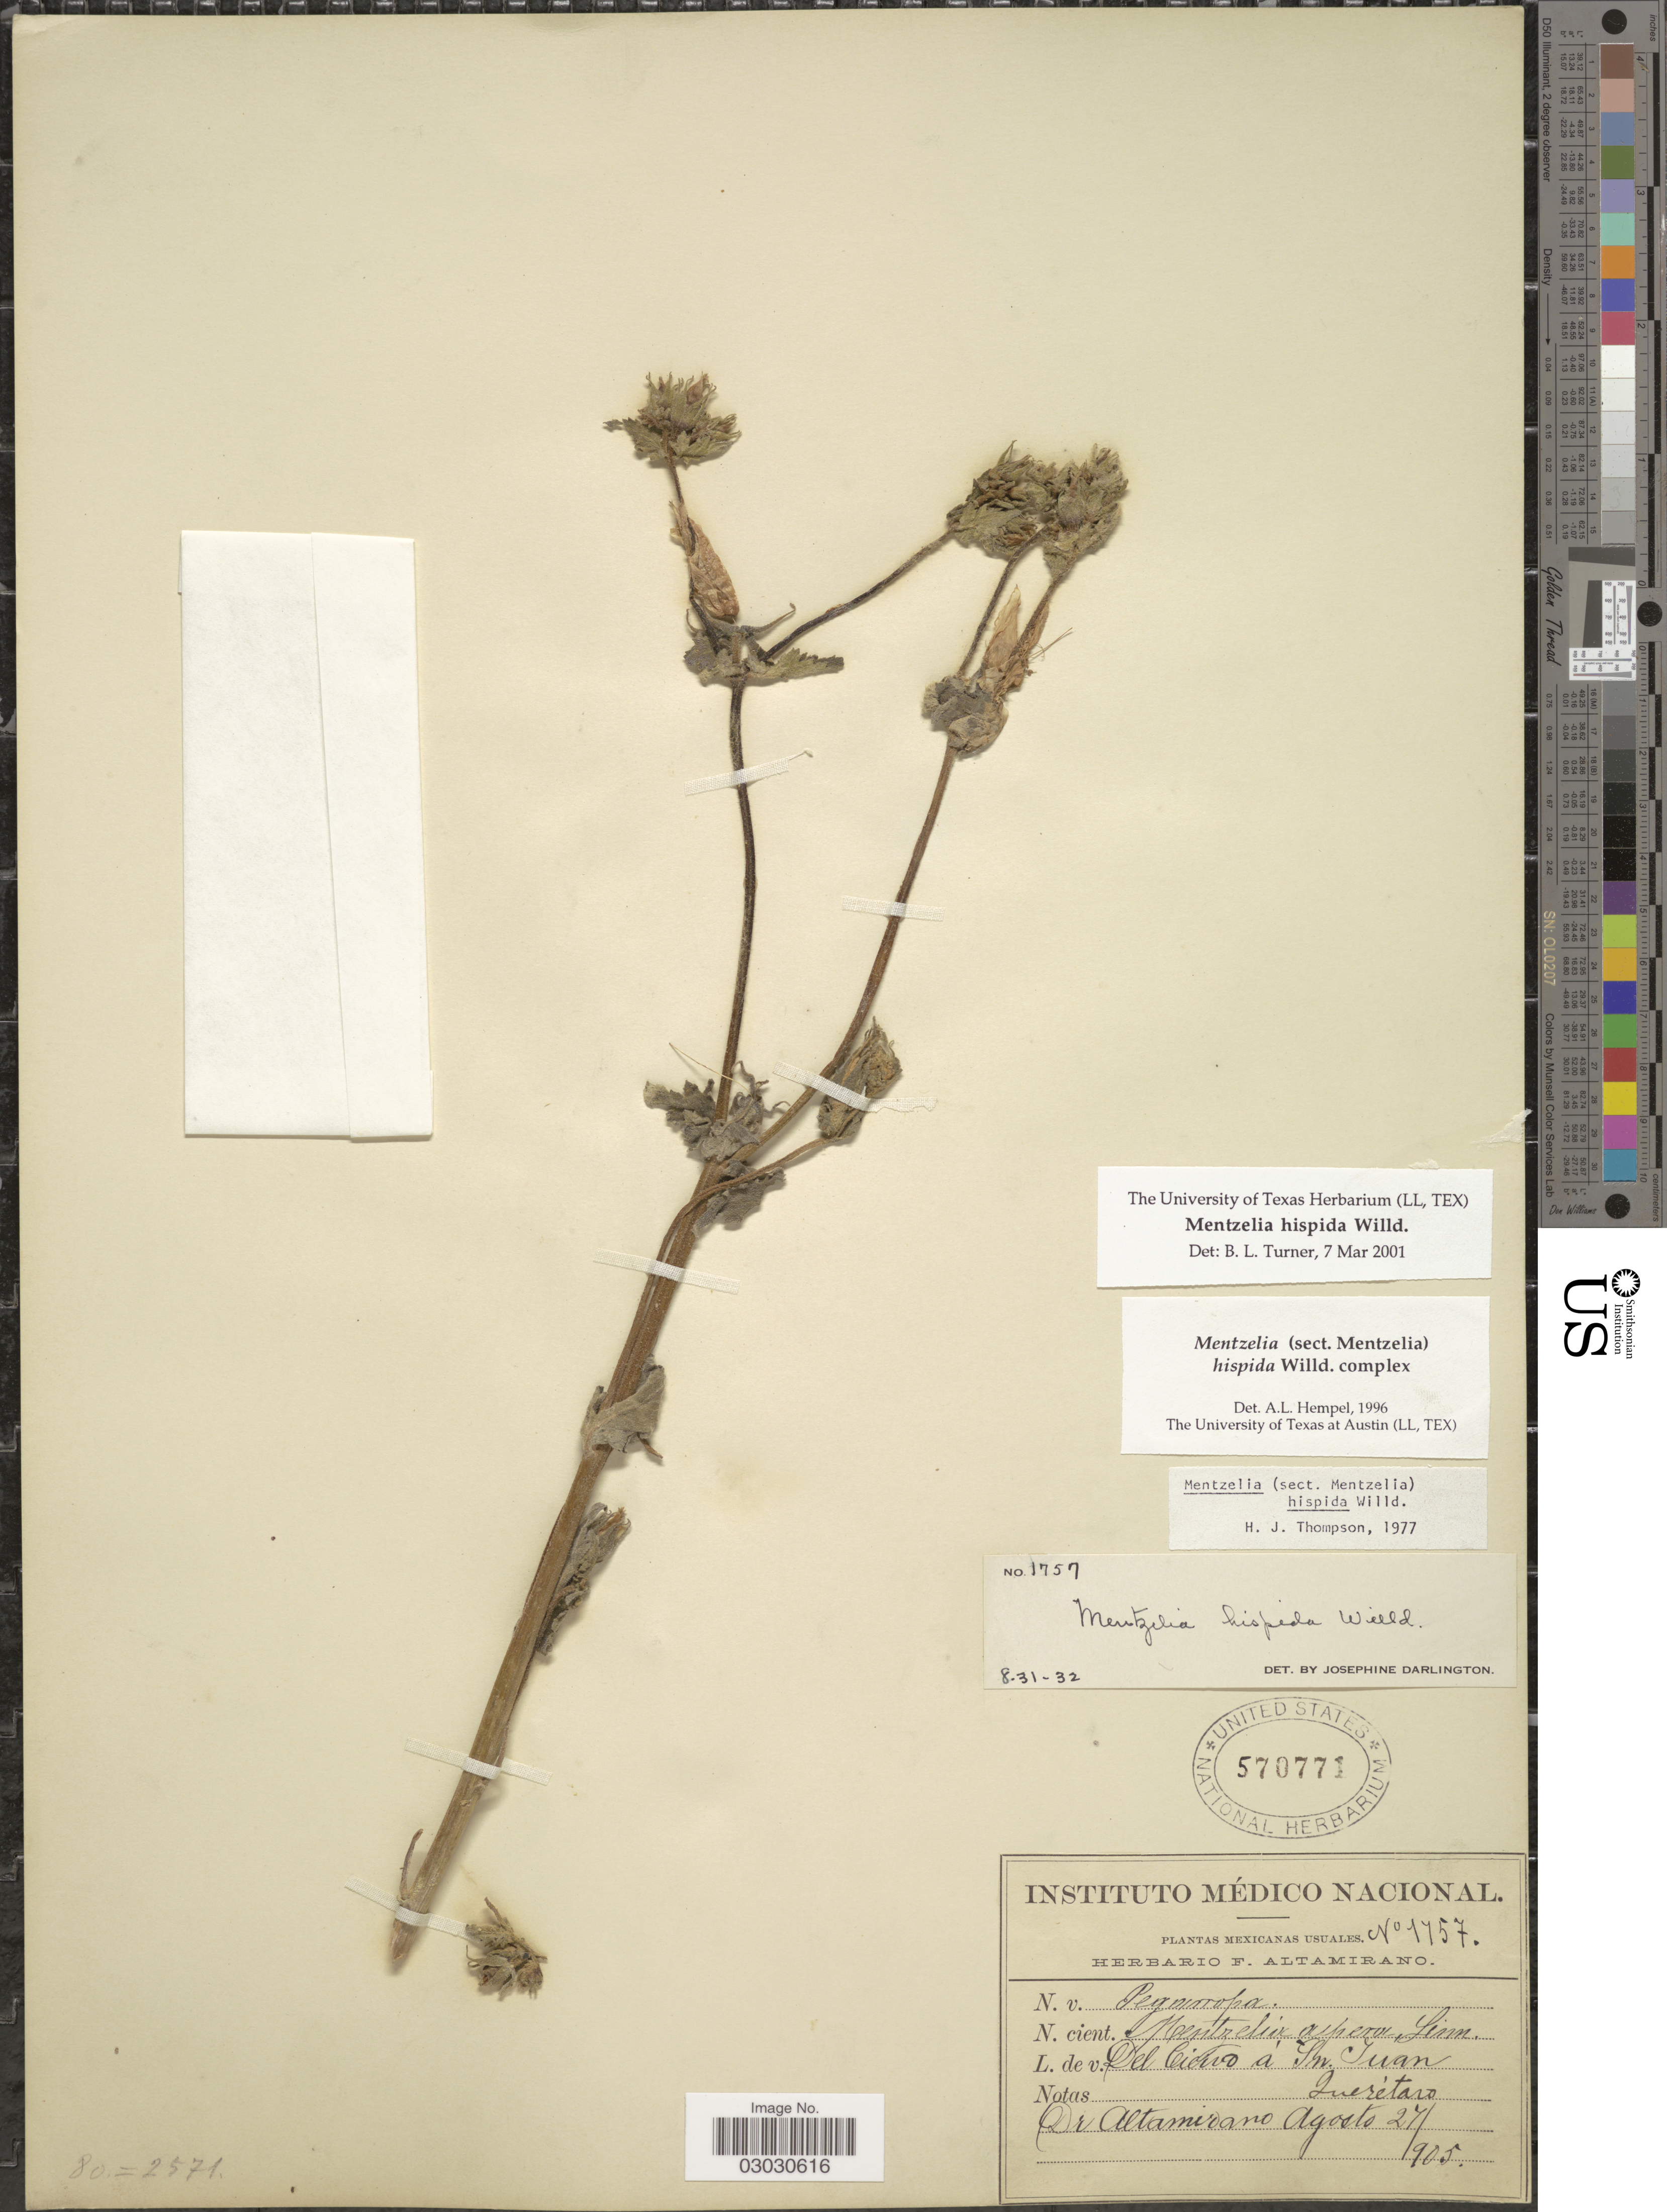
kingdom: Plantae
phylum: Tracheophyta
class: Magnoliopsida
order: Cornales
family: Loasaceae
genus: Mentzelia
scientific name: Mentzelia hispida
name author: Willd.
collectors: F. Altamirano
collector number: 1757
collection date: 1905-08-27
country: Mexico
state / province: Querétaro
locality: Del Ciervo á Sn. Juan.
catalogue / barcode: US 570771